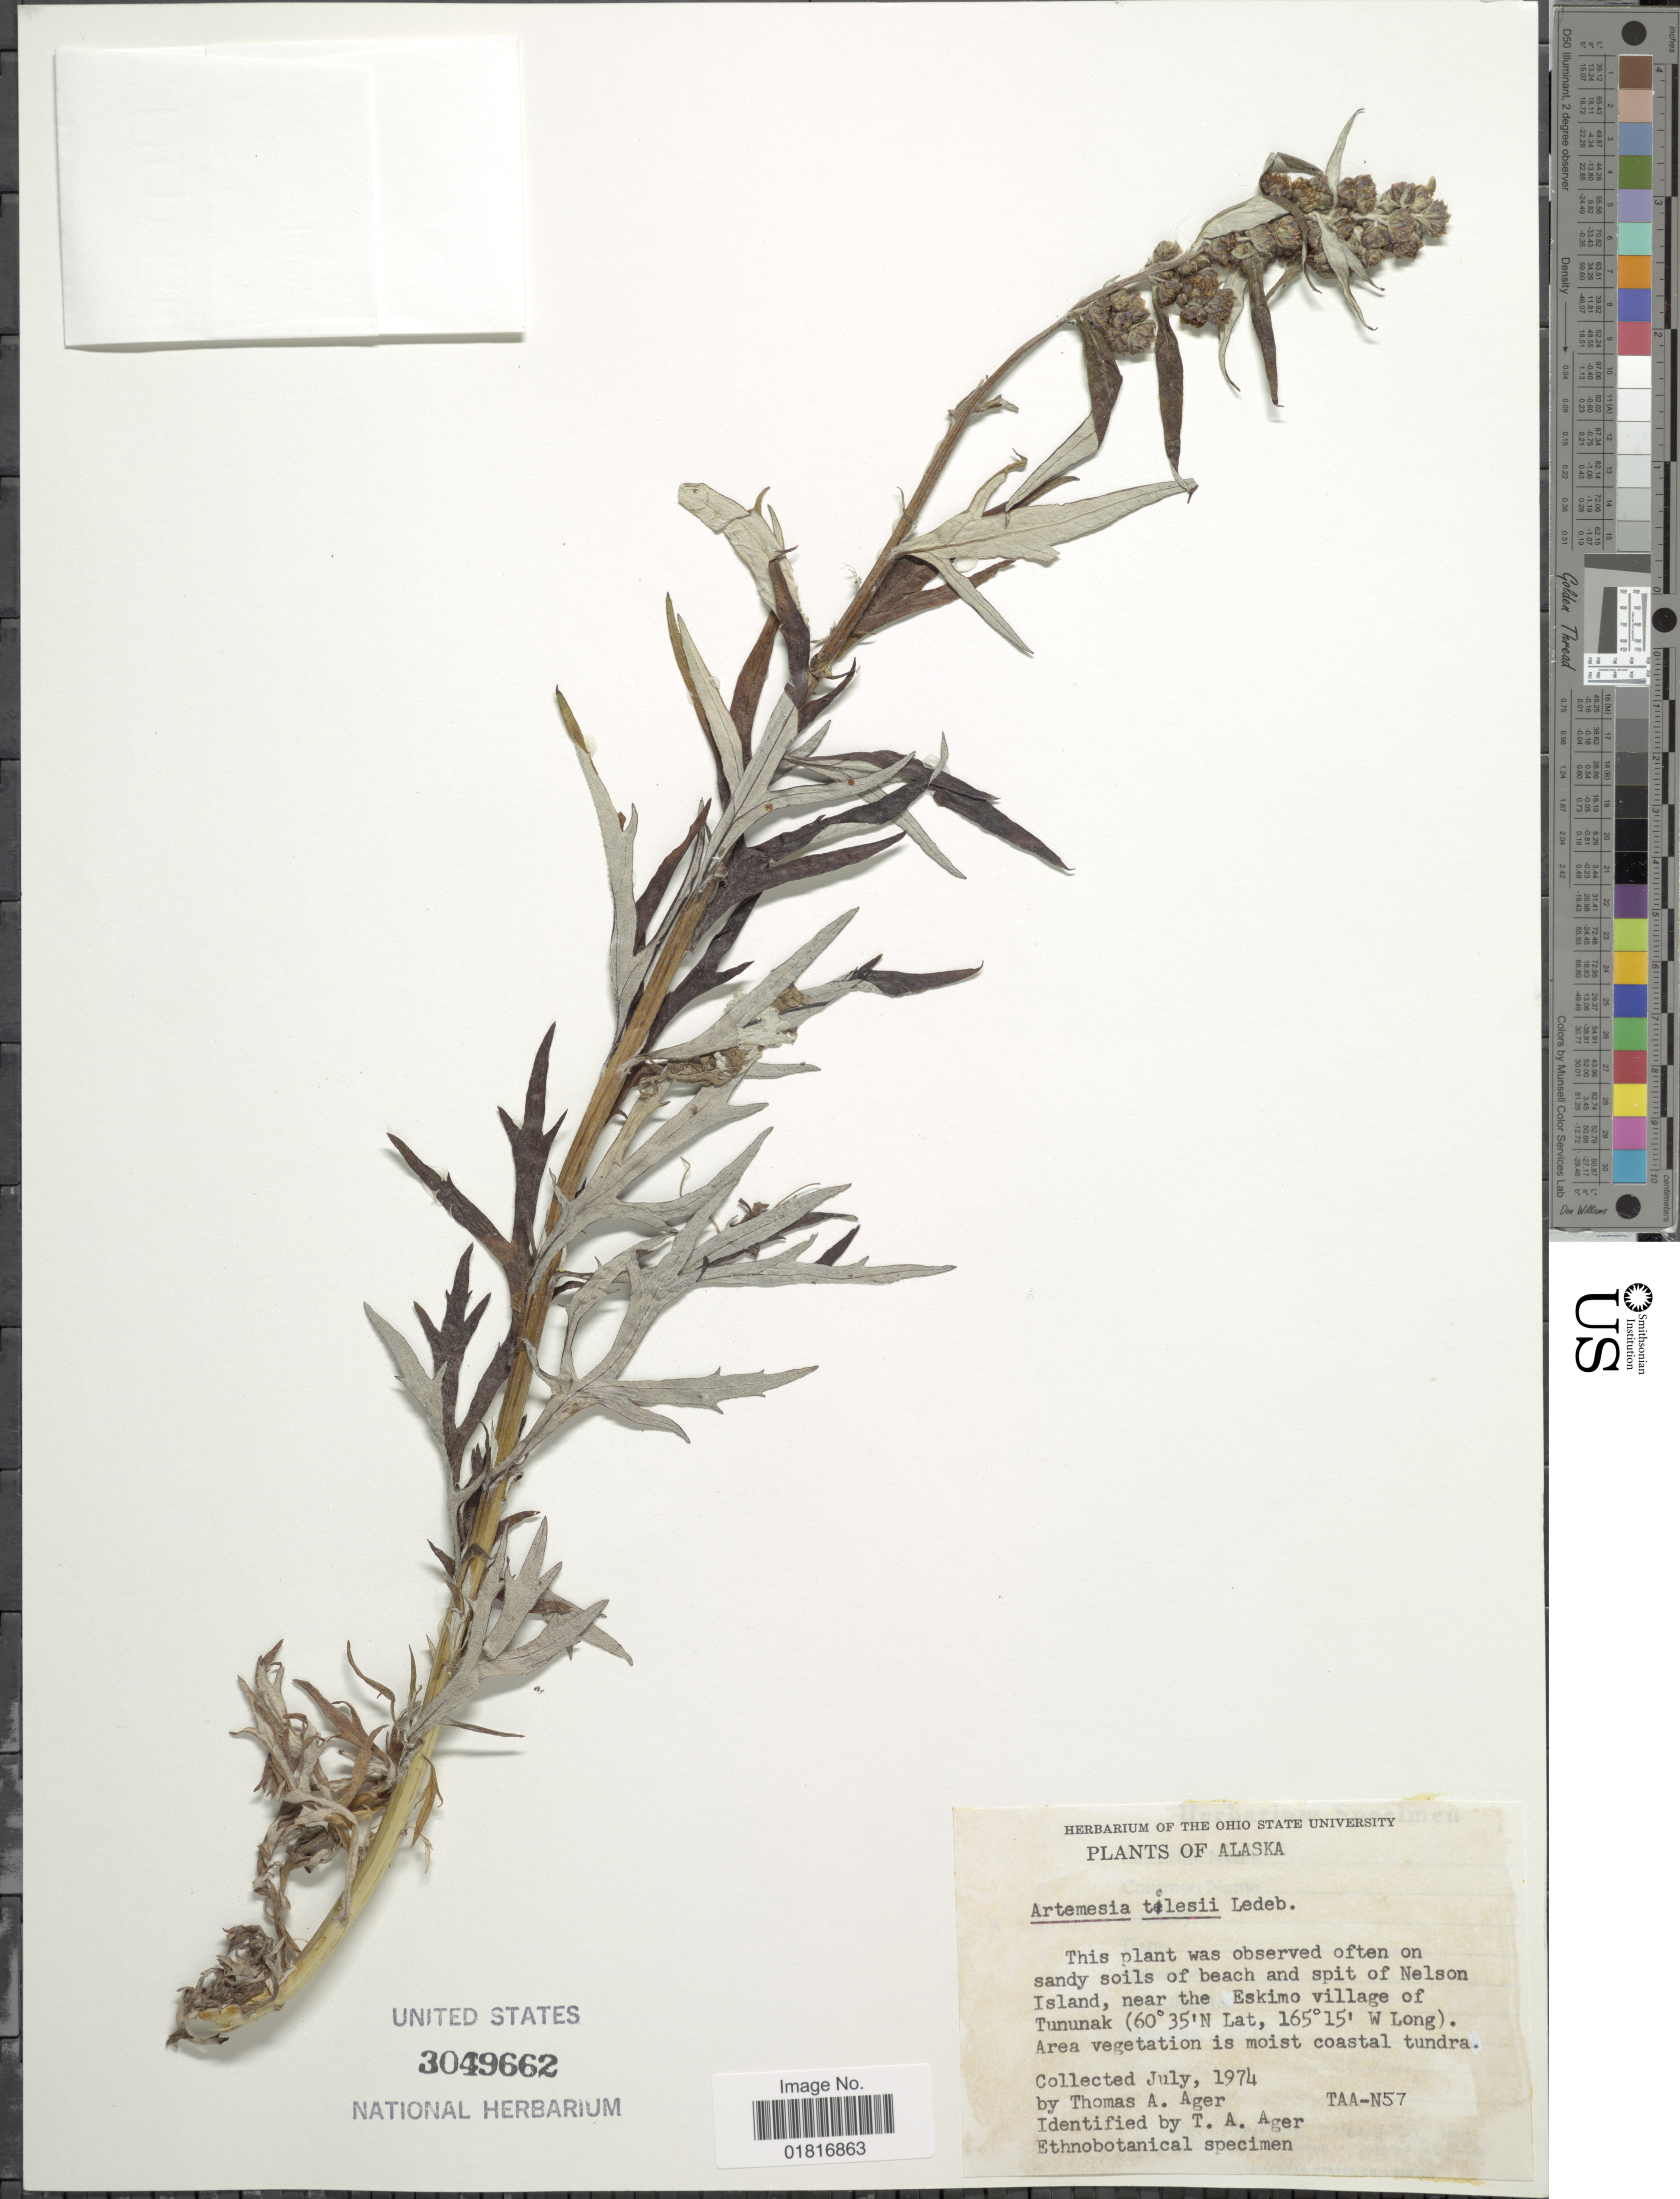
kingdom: Plantae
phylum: Tracheophyta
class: Magnoliopsida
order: Asterales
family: Asteraceae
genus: Artemisia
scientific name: Artemisia tilesii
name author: Ledeb.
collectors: T. A. Ager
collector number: TAA-N57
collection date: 1974-07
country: United States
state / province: Alaska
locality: This plant was observed often on sandy soils of beach and spit of Nelson Island, near the Eskimo village of Tununak. Area vegetation is moist coastal tundra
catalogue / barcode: US 3049662